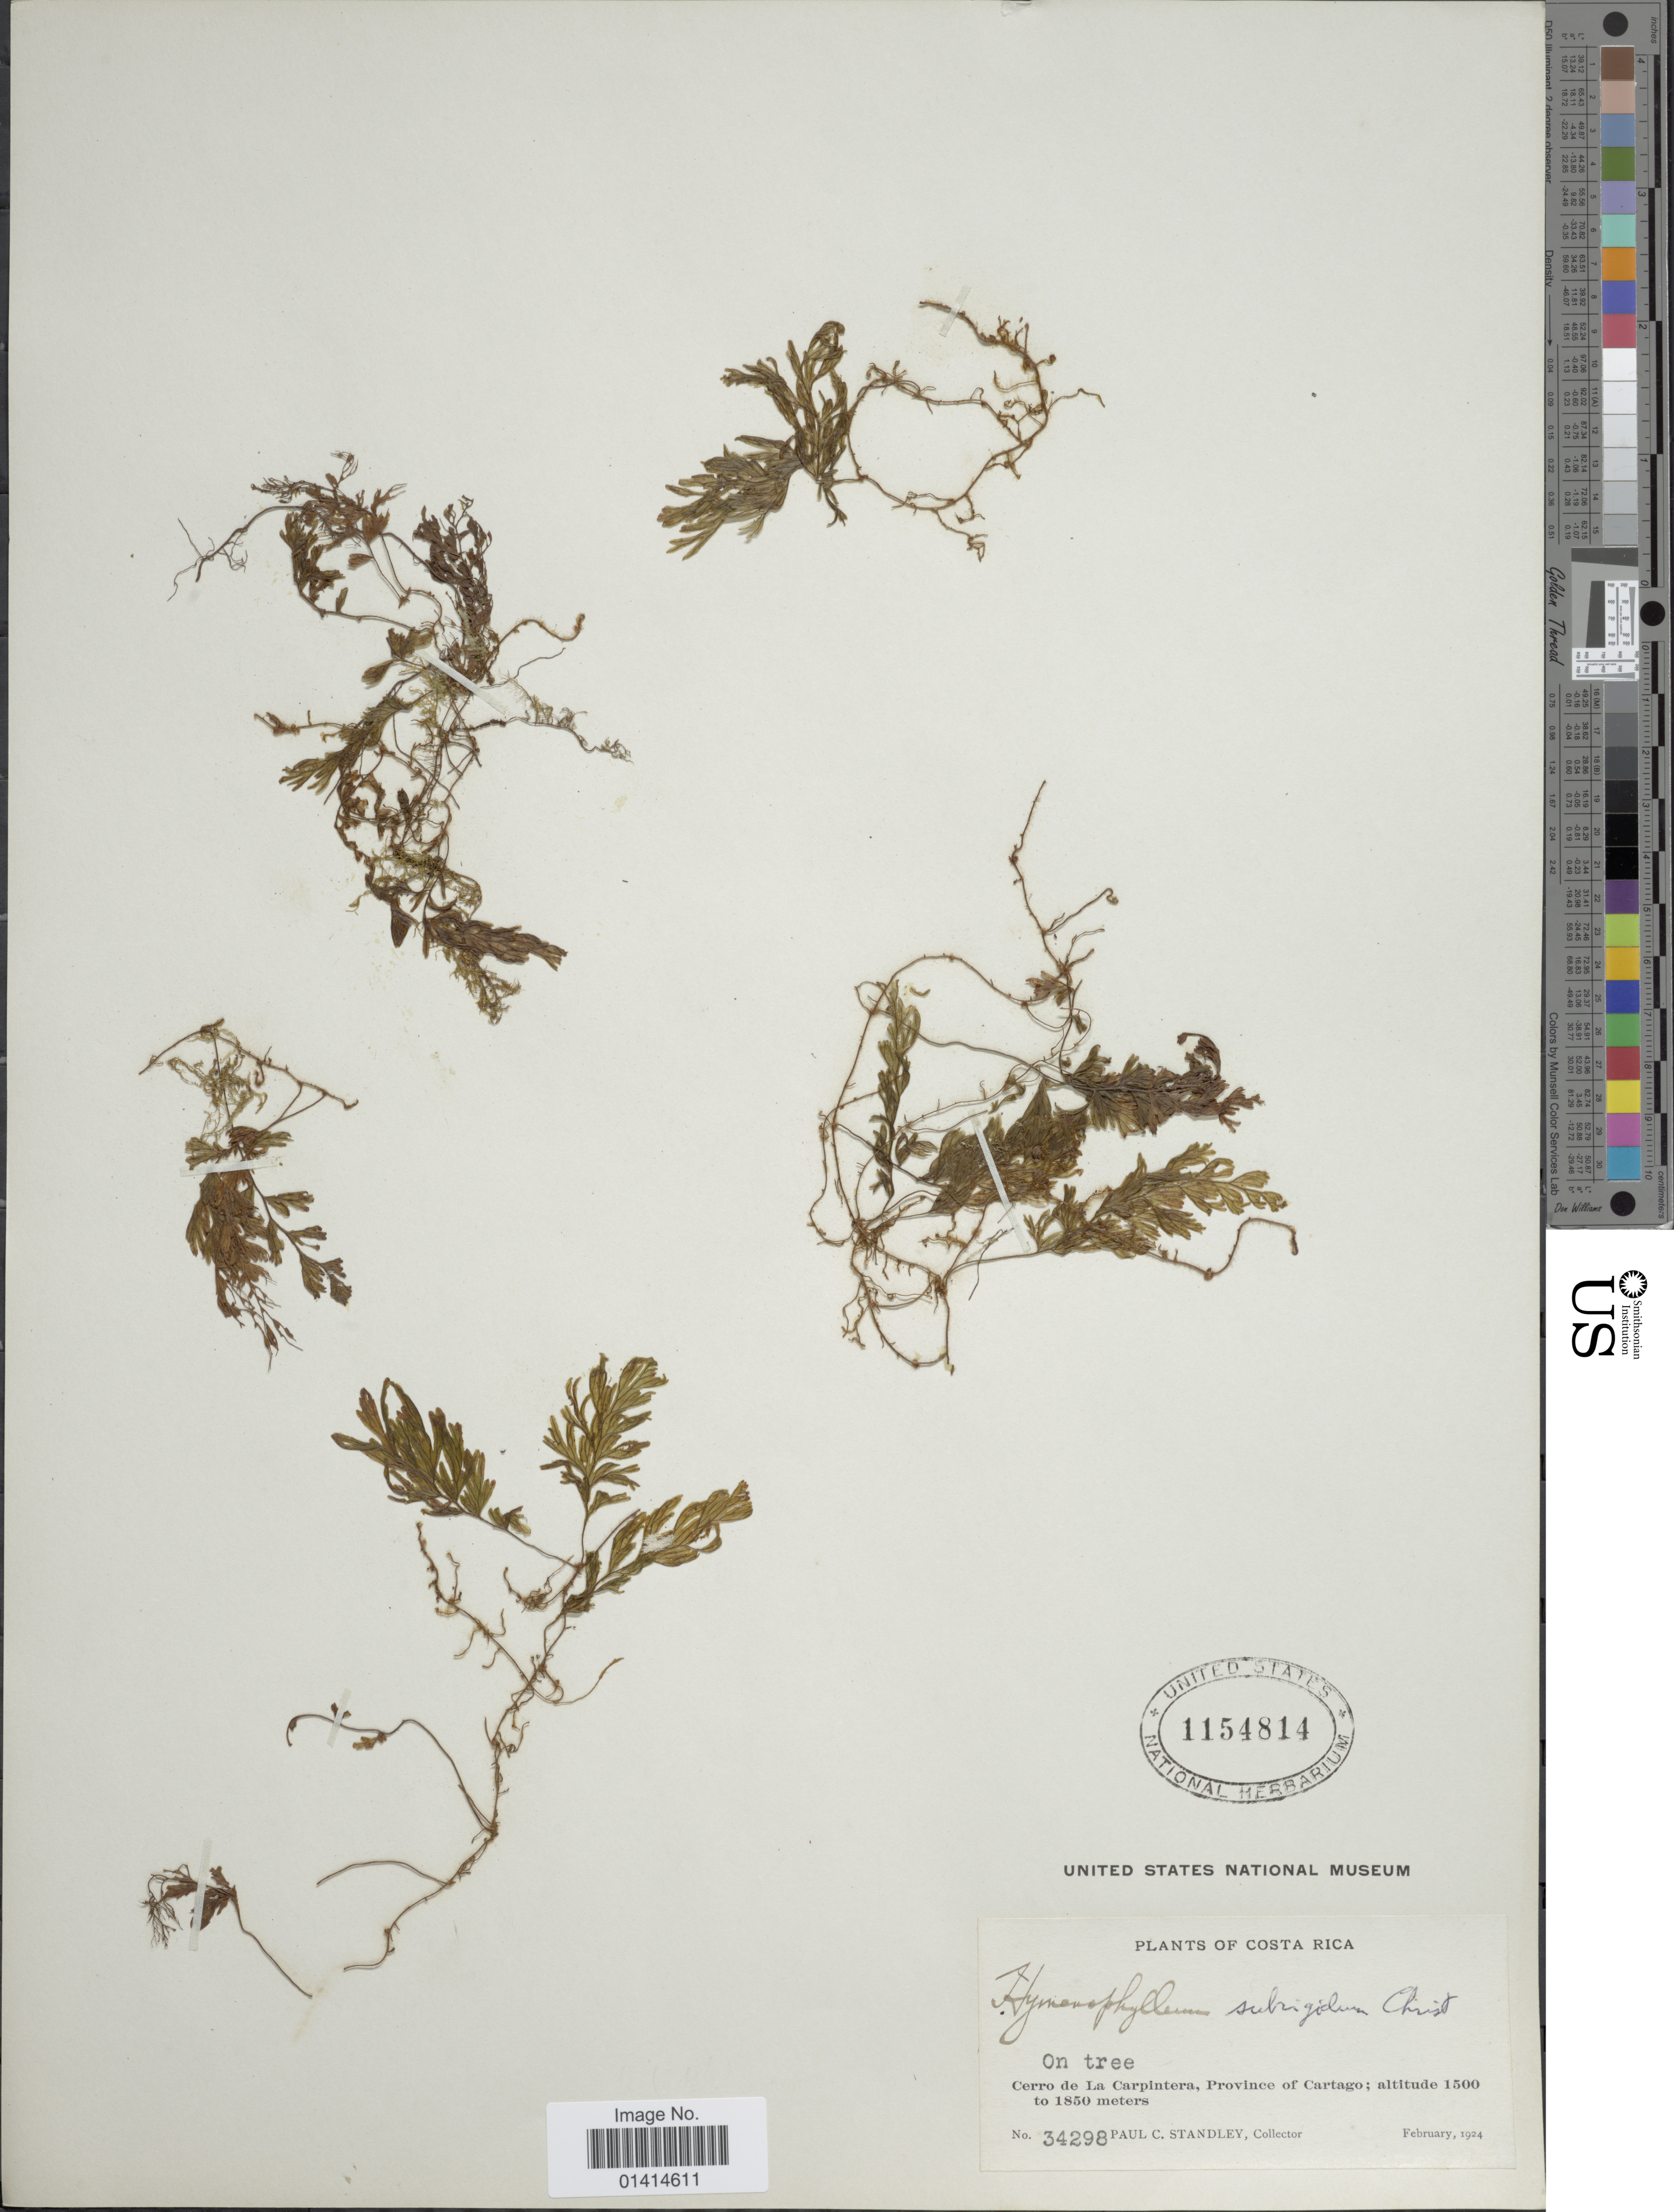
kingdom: Plantae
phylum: Tracheophyta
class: Polypodiopsida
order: Hymenophyllales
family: Hymenophyllaceae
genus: Hymenophyllum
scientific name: Hymenophyllum subrigidum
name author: Christ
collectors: P. C. Standley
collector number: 34298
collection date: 1924-02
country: Costa Rica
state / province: Cartago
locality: Cerro de La Carpintera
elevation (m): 1500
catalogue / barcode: US 1154814